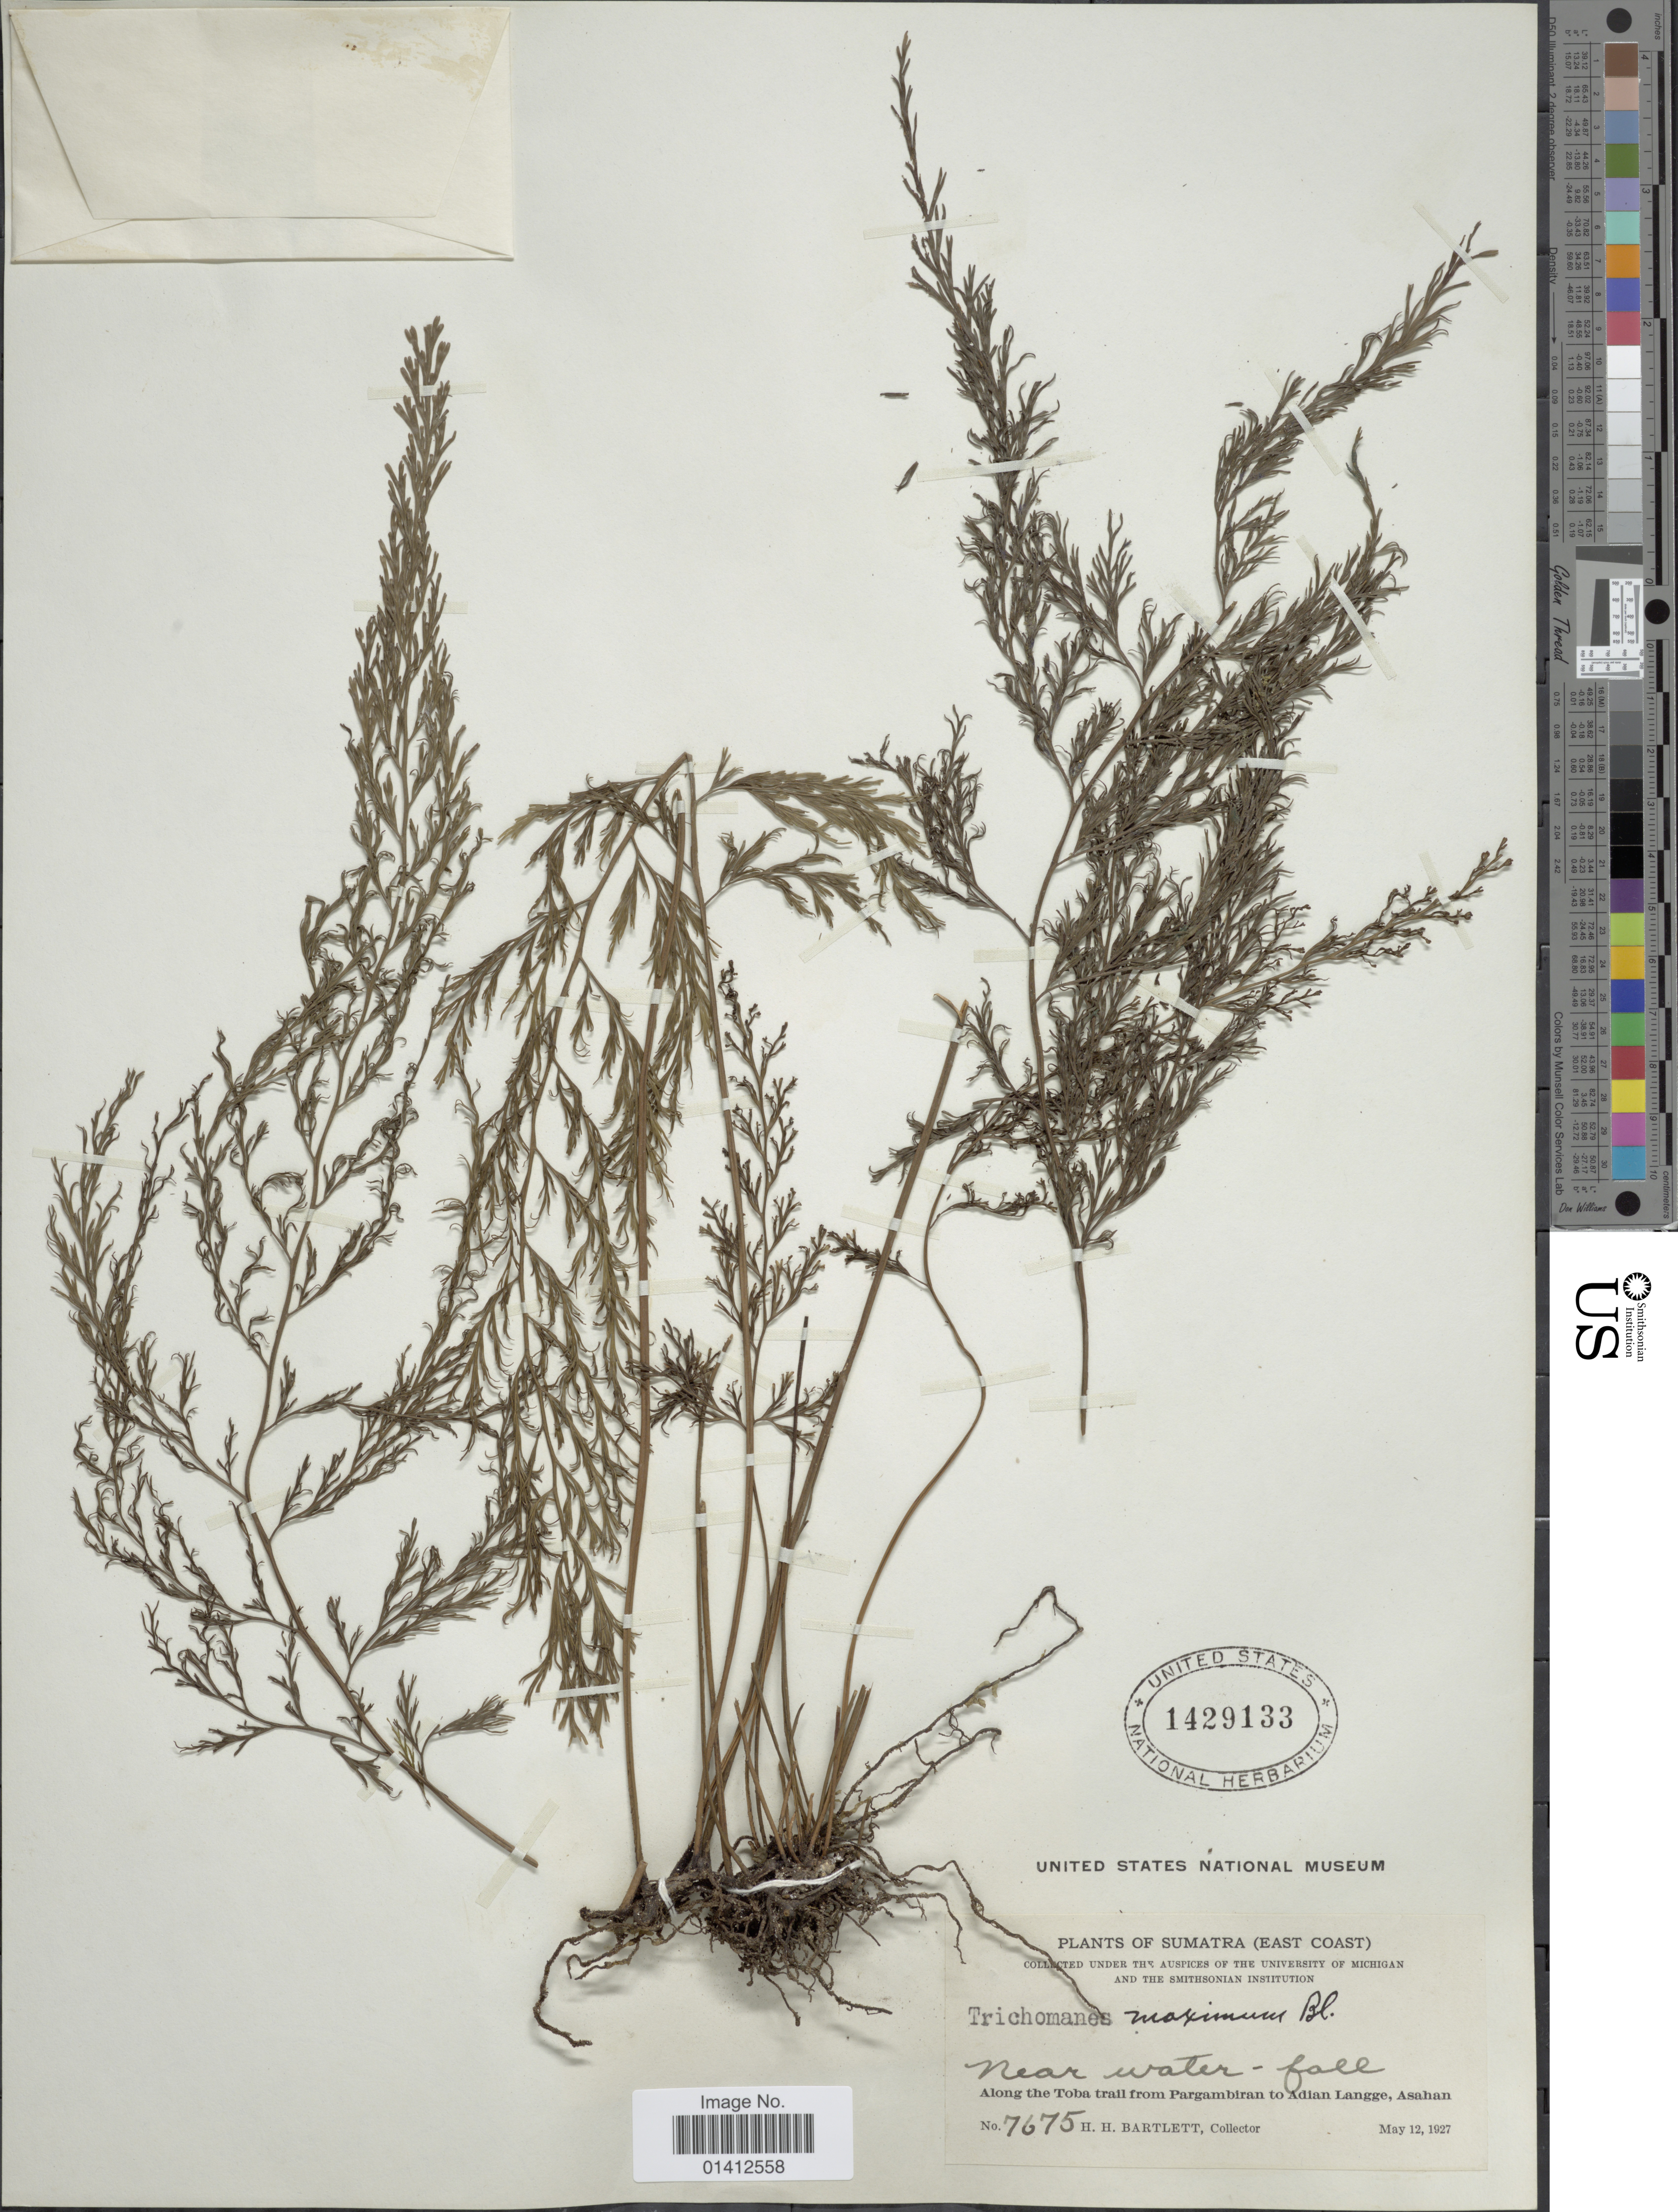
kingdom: Plantae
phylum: Tracheophyta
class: Polypodiopsida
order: Hymenophyllales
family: Hymenophyllaceae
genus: Vandenboschia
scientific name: Vandenboschia maxima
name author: (Blume) Copel.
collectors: H. H. Bartlett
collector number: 7675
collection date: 1927-05-12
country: Indonesia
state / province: Sumatra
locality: (East Coast) Near water-fall, Along the Toba trail from Pargambiran to Adian Langge,Asahan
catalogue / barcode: US 1429133